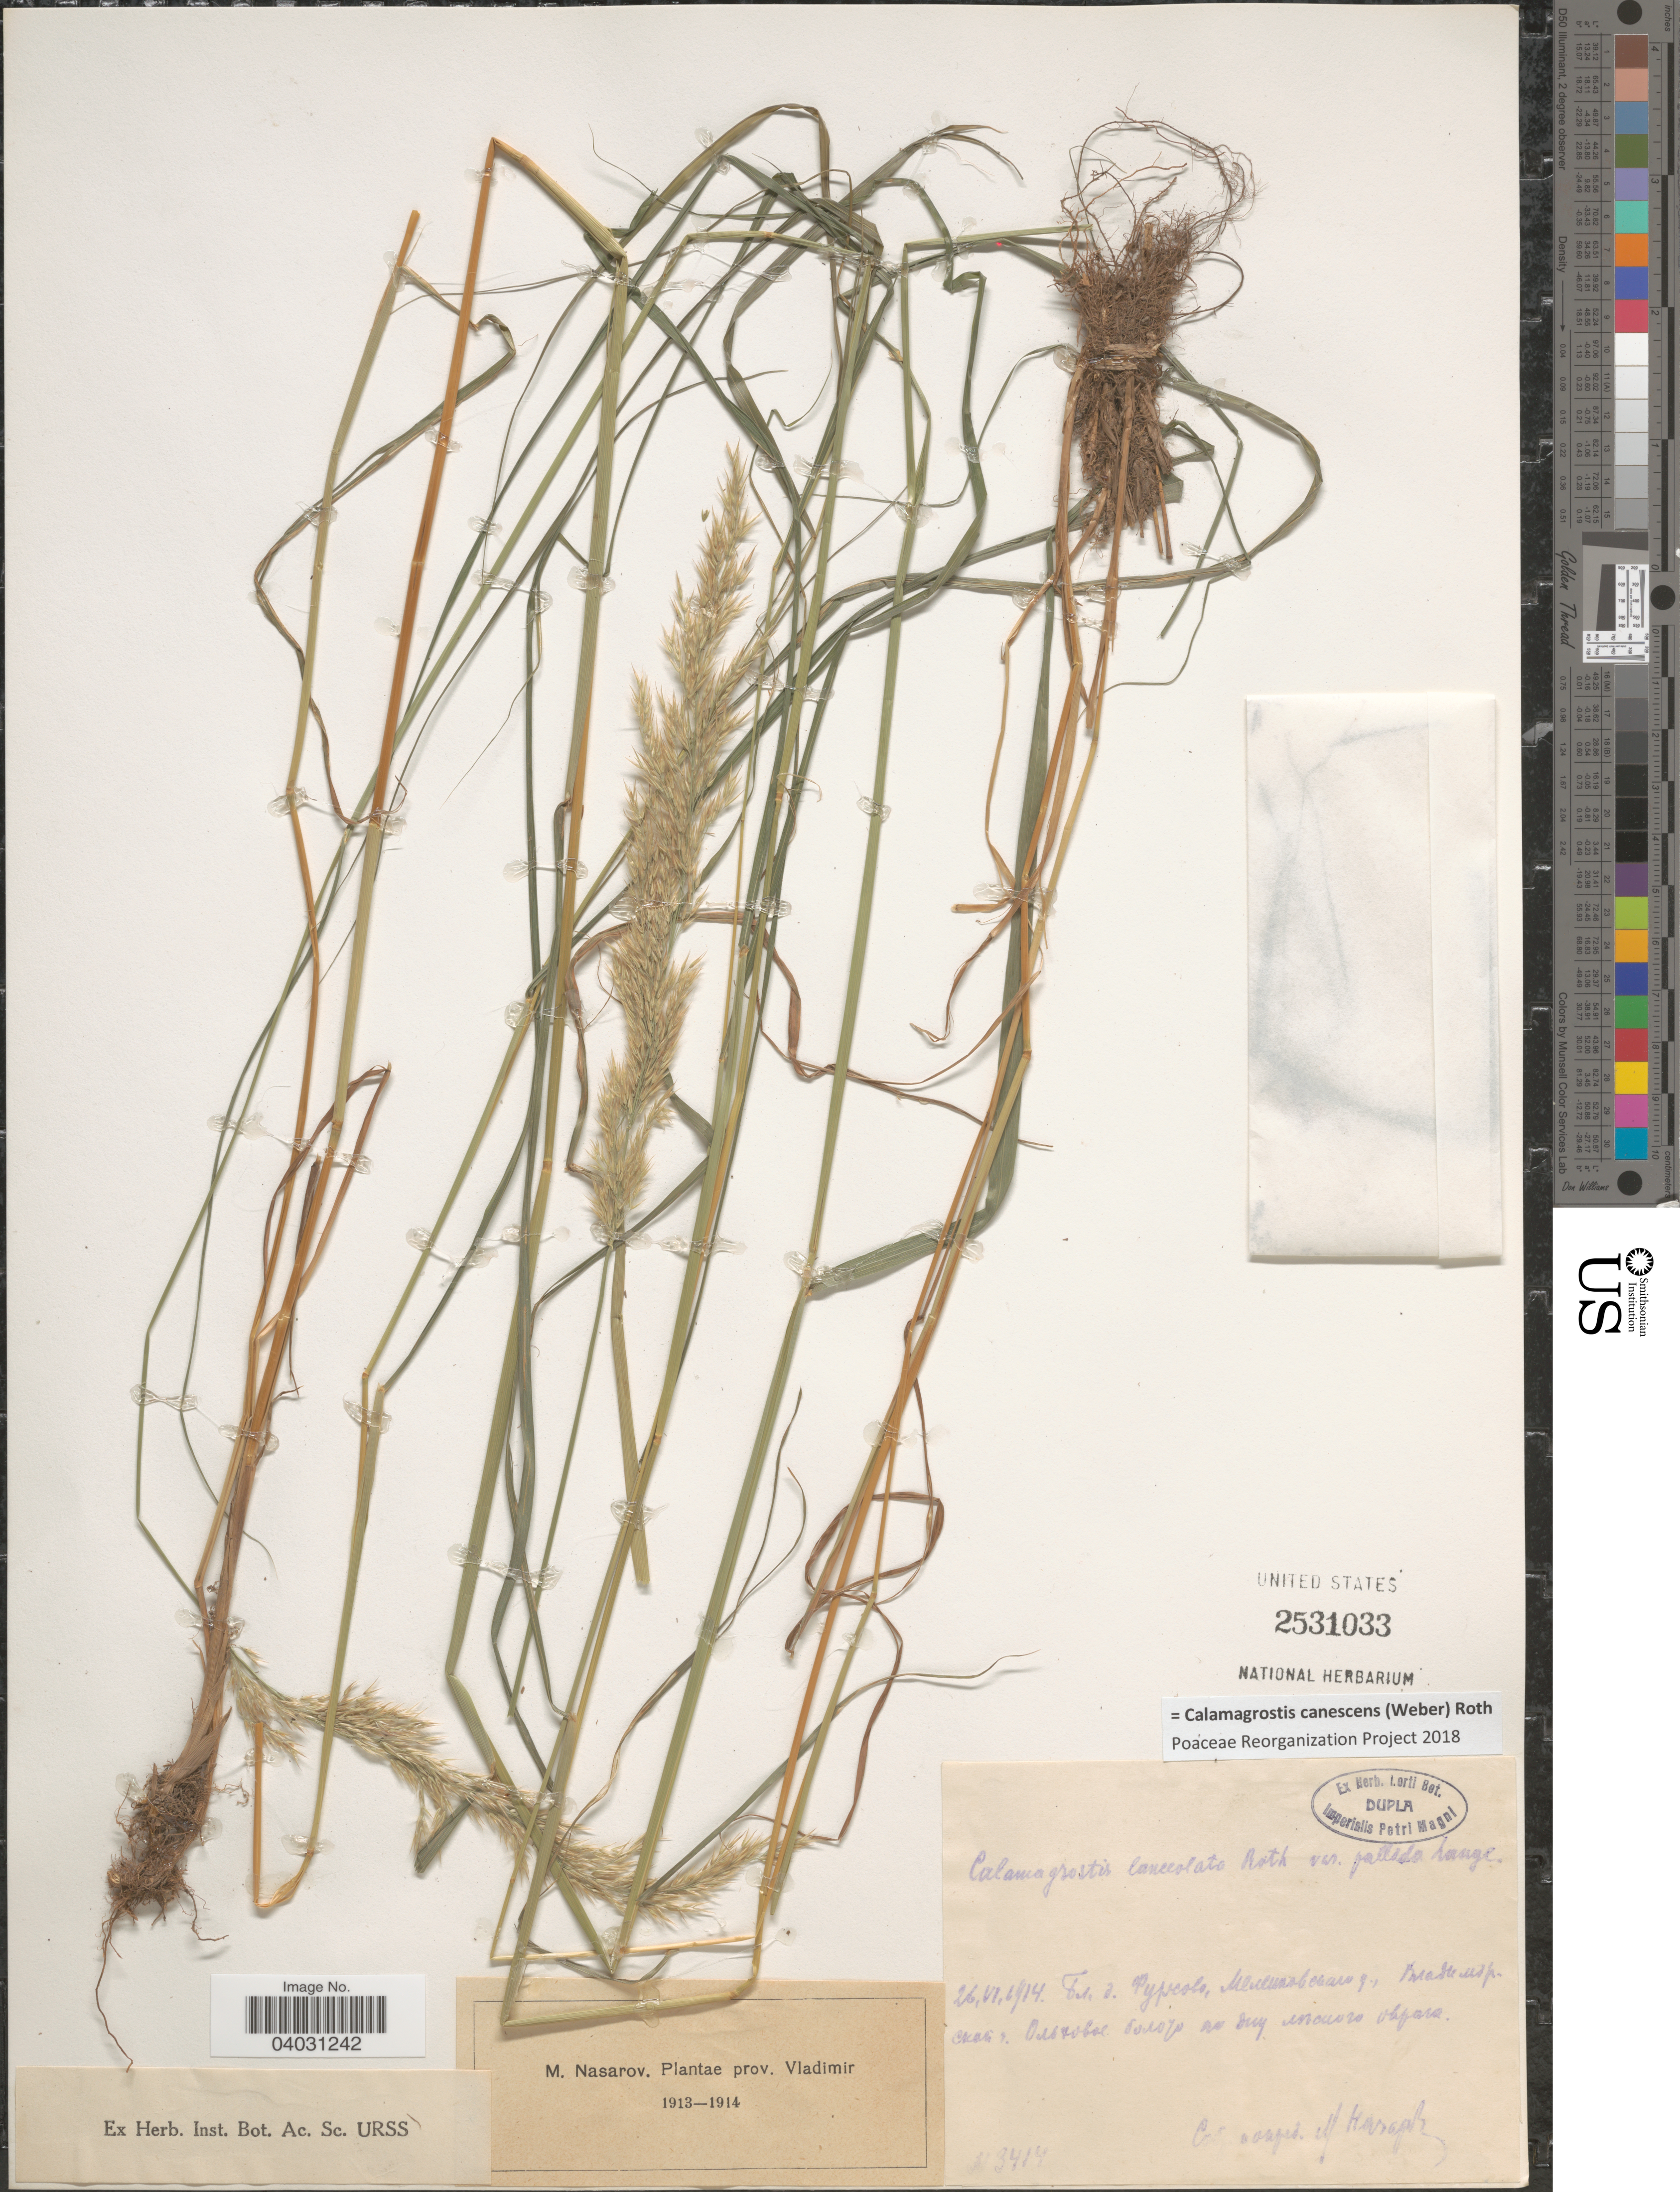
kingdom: Plantae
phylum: Tracheophyta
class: Liliopsida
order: Poales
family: Poaceae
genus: Calamagrostis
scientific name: Calamagrostis canescens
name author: (G.H. Weber) Roth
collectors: M. Nasarov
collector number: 3414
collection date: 1914-06-26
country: Russian Federation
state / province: Vladimir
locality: X.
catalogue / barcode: US 2531033